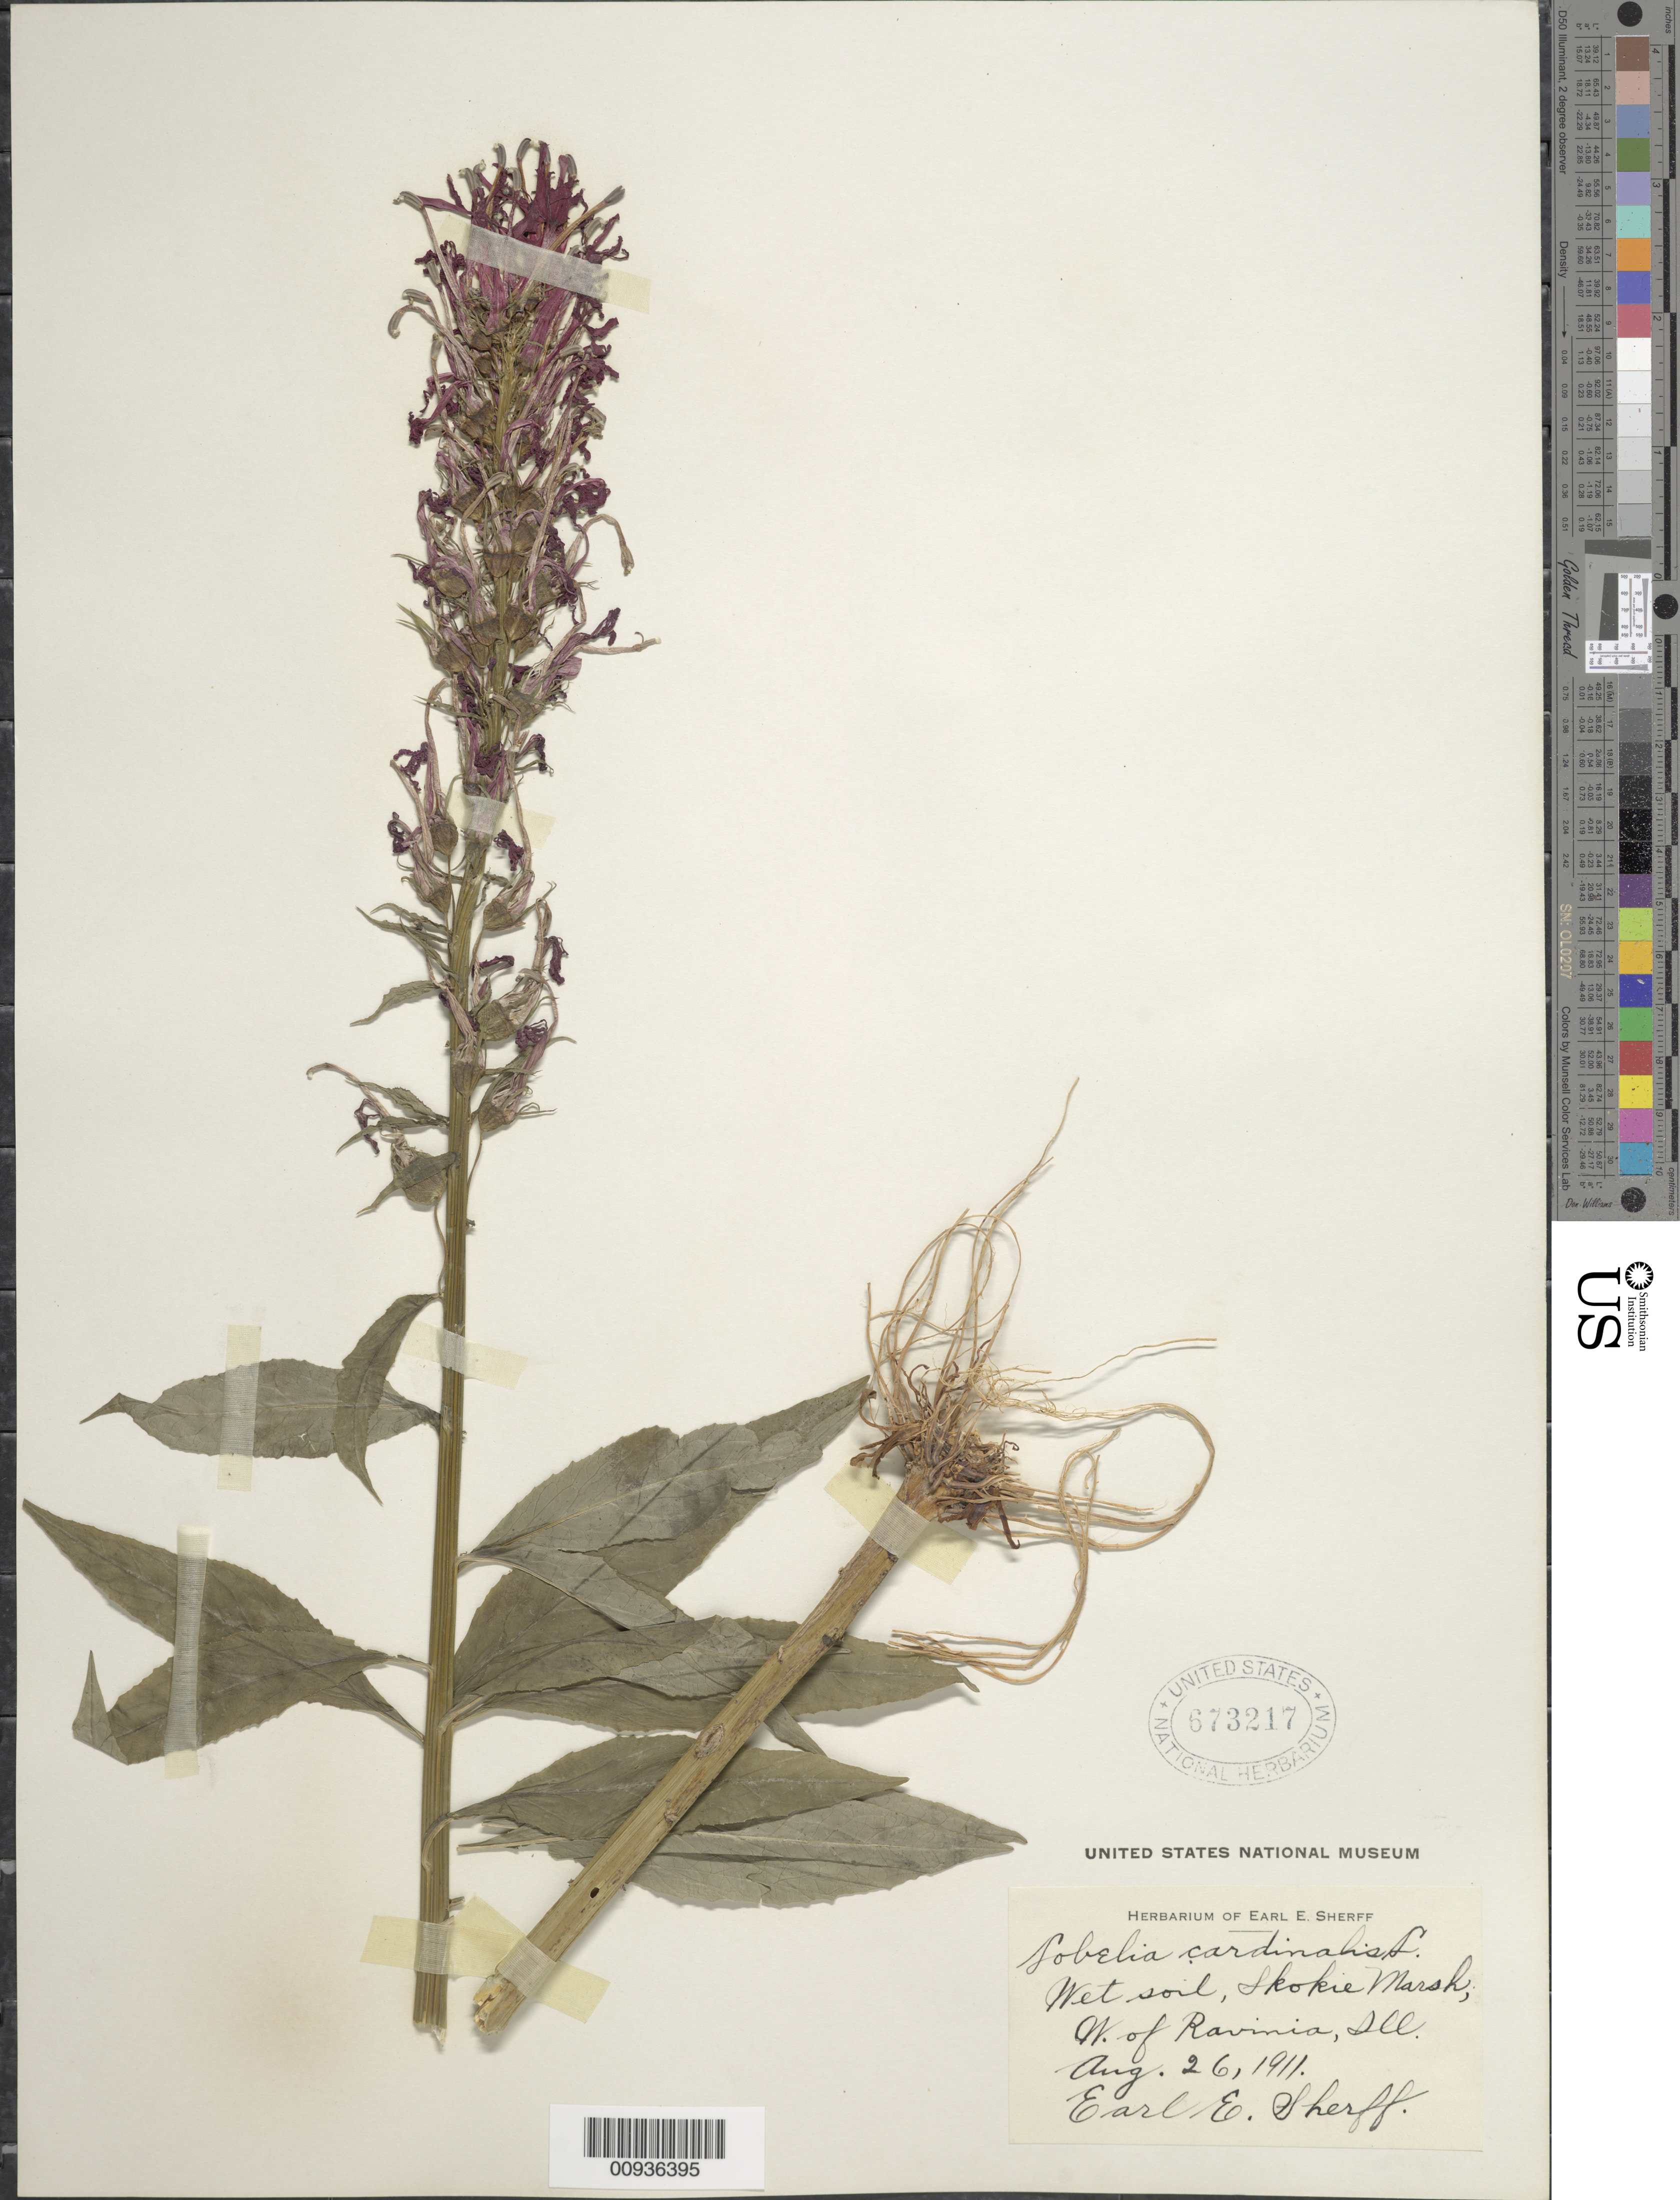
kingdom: Plantae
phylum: Tracheophyta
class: Magnoliopsida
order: Asterales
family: Campanulaceae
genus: Lobelia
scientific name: Lobelia cardinalis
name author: L.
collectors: E. E. Sherff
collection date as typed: Aug. 26, 1911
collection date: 1911-08-26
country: United States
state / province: Illinois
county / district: Lake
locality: Skokie Marsh, west of Ravinia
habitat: wet soil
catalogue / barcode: US 673217